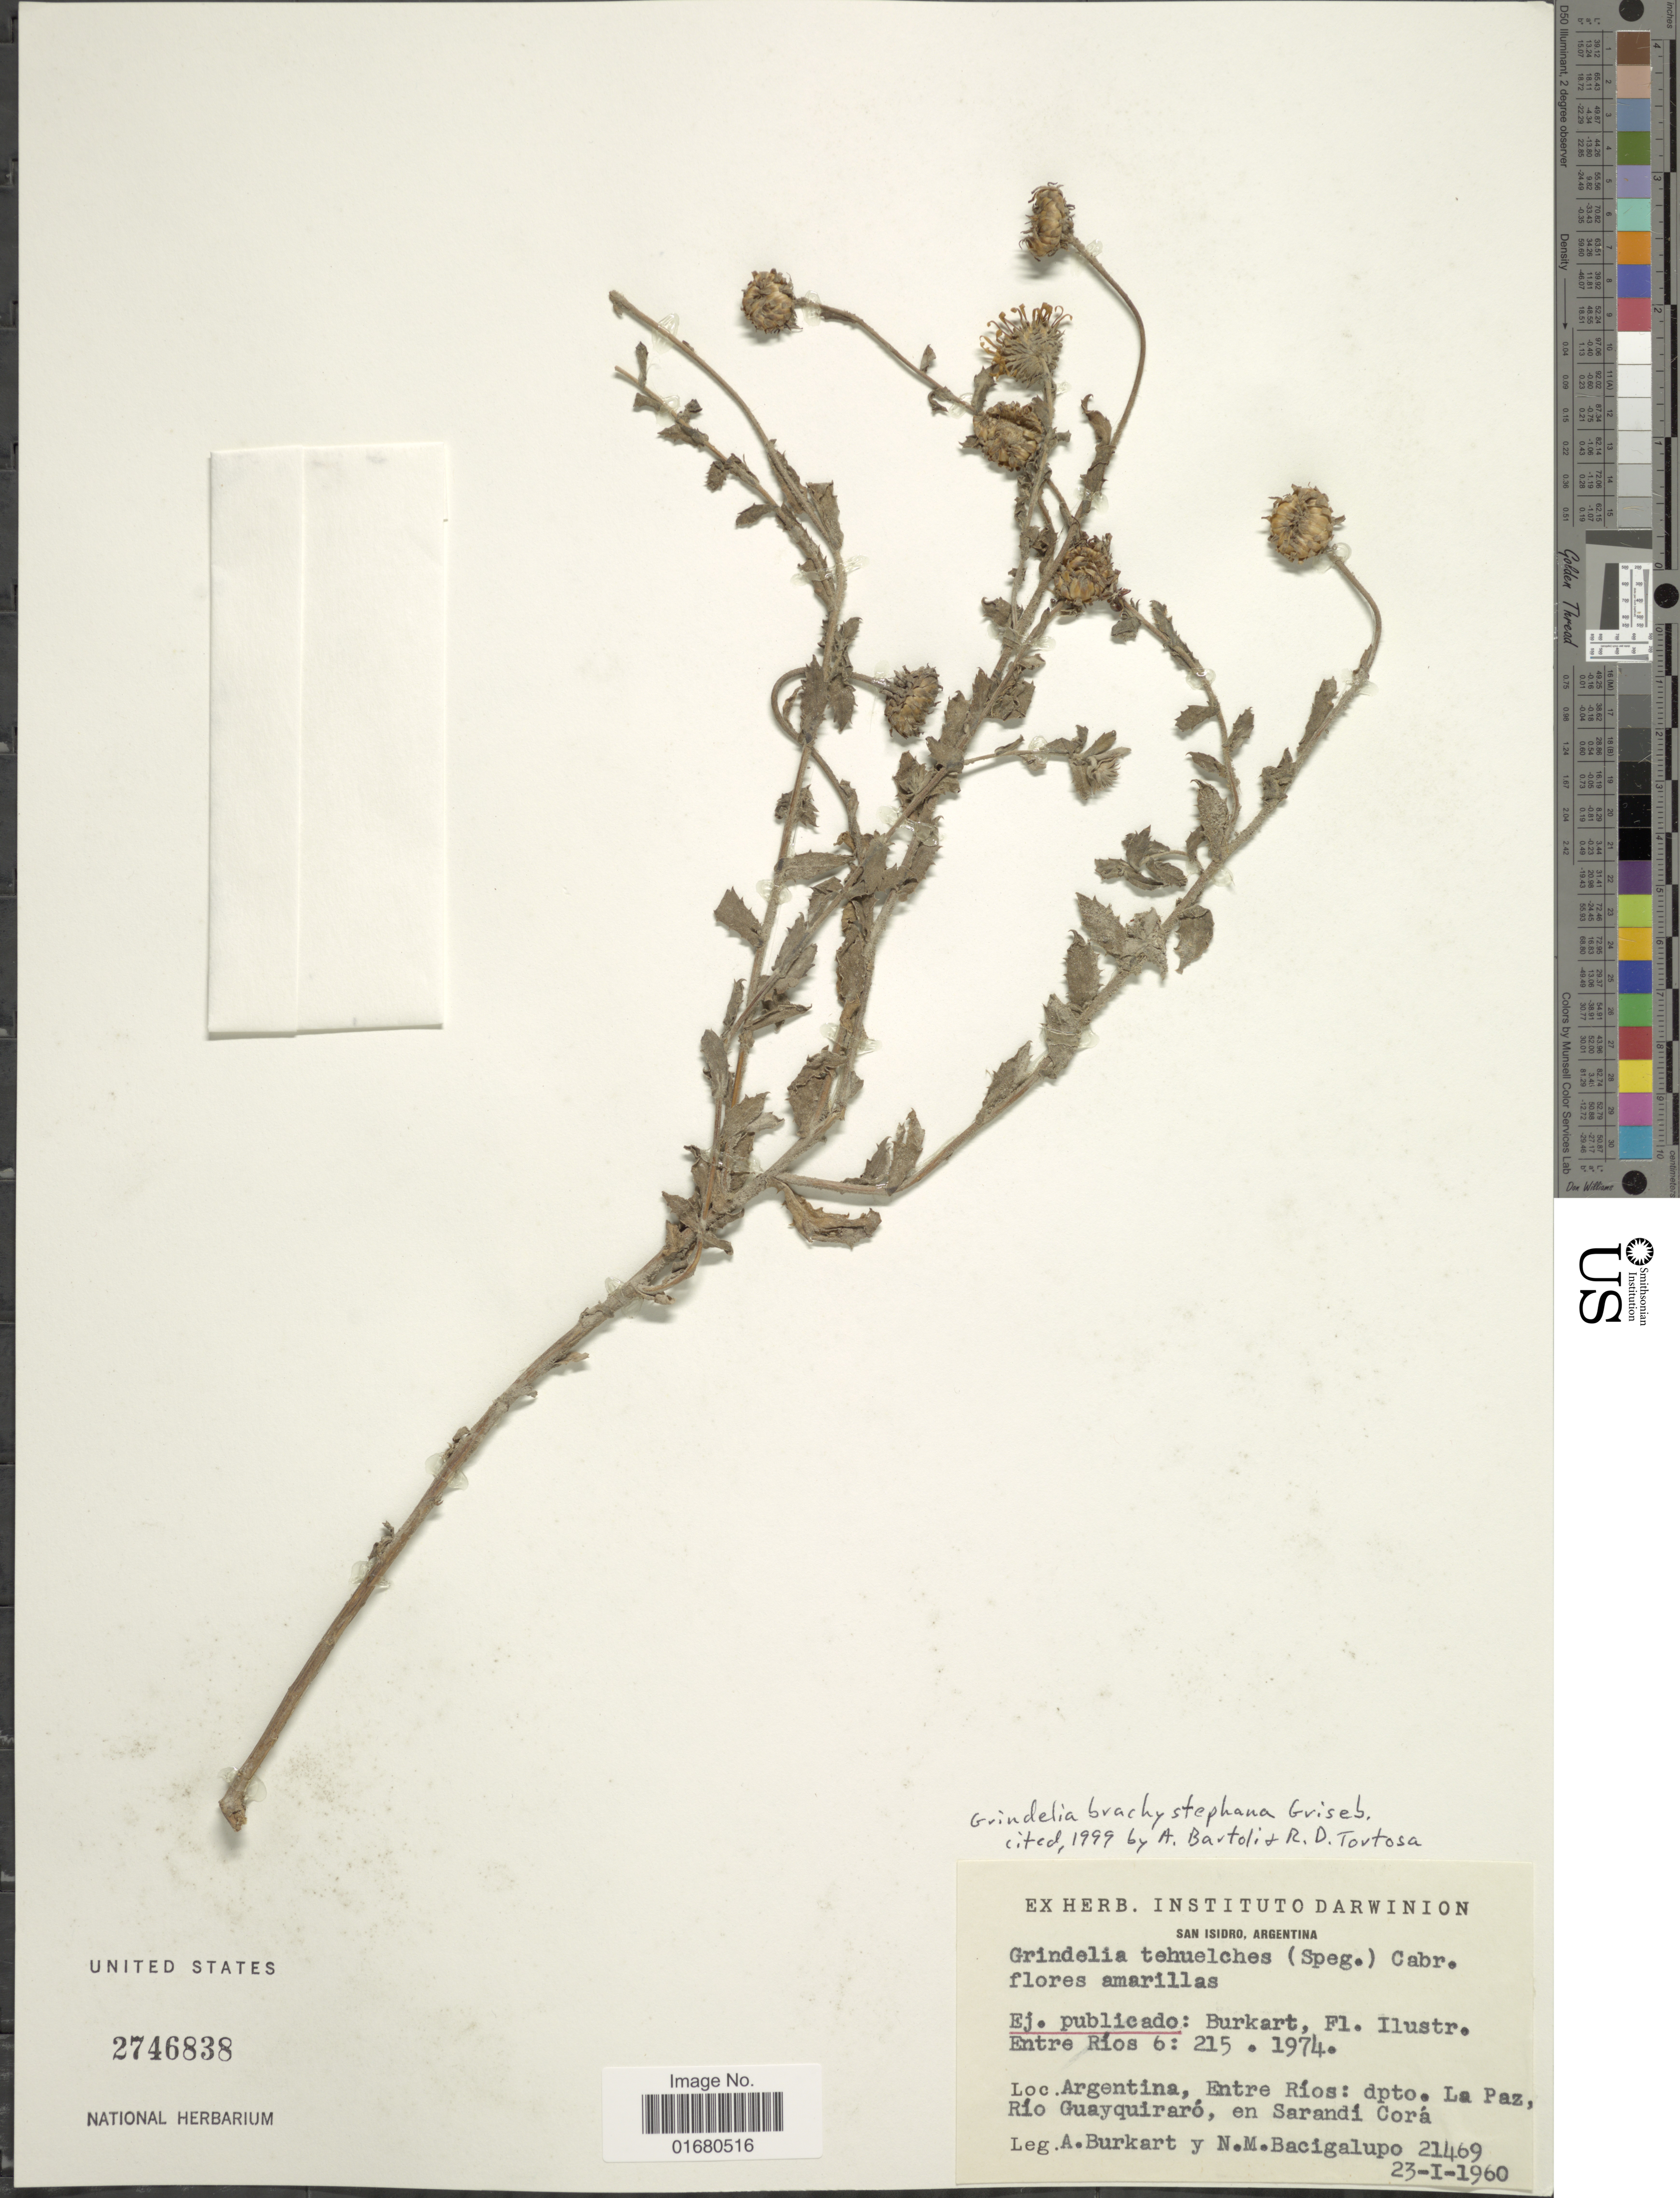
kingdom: Plantae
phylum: Tracheophyta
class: Magnoliopsida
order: Asterales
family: Asteraceae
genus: Grindelia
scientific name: Grindelia brachystephana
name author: Griseb.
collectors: A. E. Burkart & N. M. Bacigalupo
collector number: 21469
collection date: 1960-01-23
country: Argentina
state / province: Entre Rios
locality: Dpto. La Paz, Rio Guayquiraro, en Sarandi Cora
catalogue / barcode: US 2749838